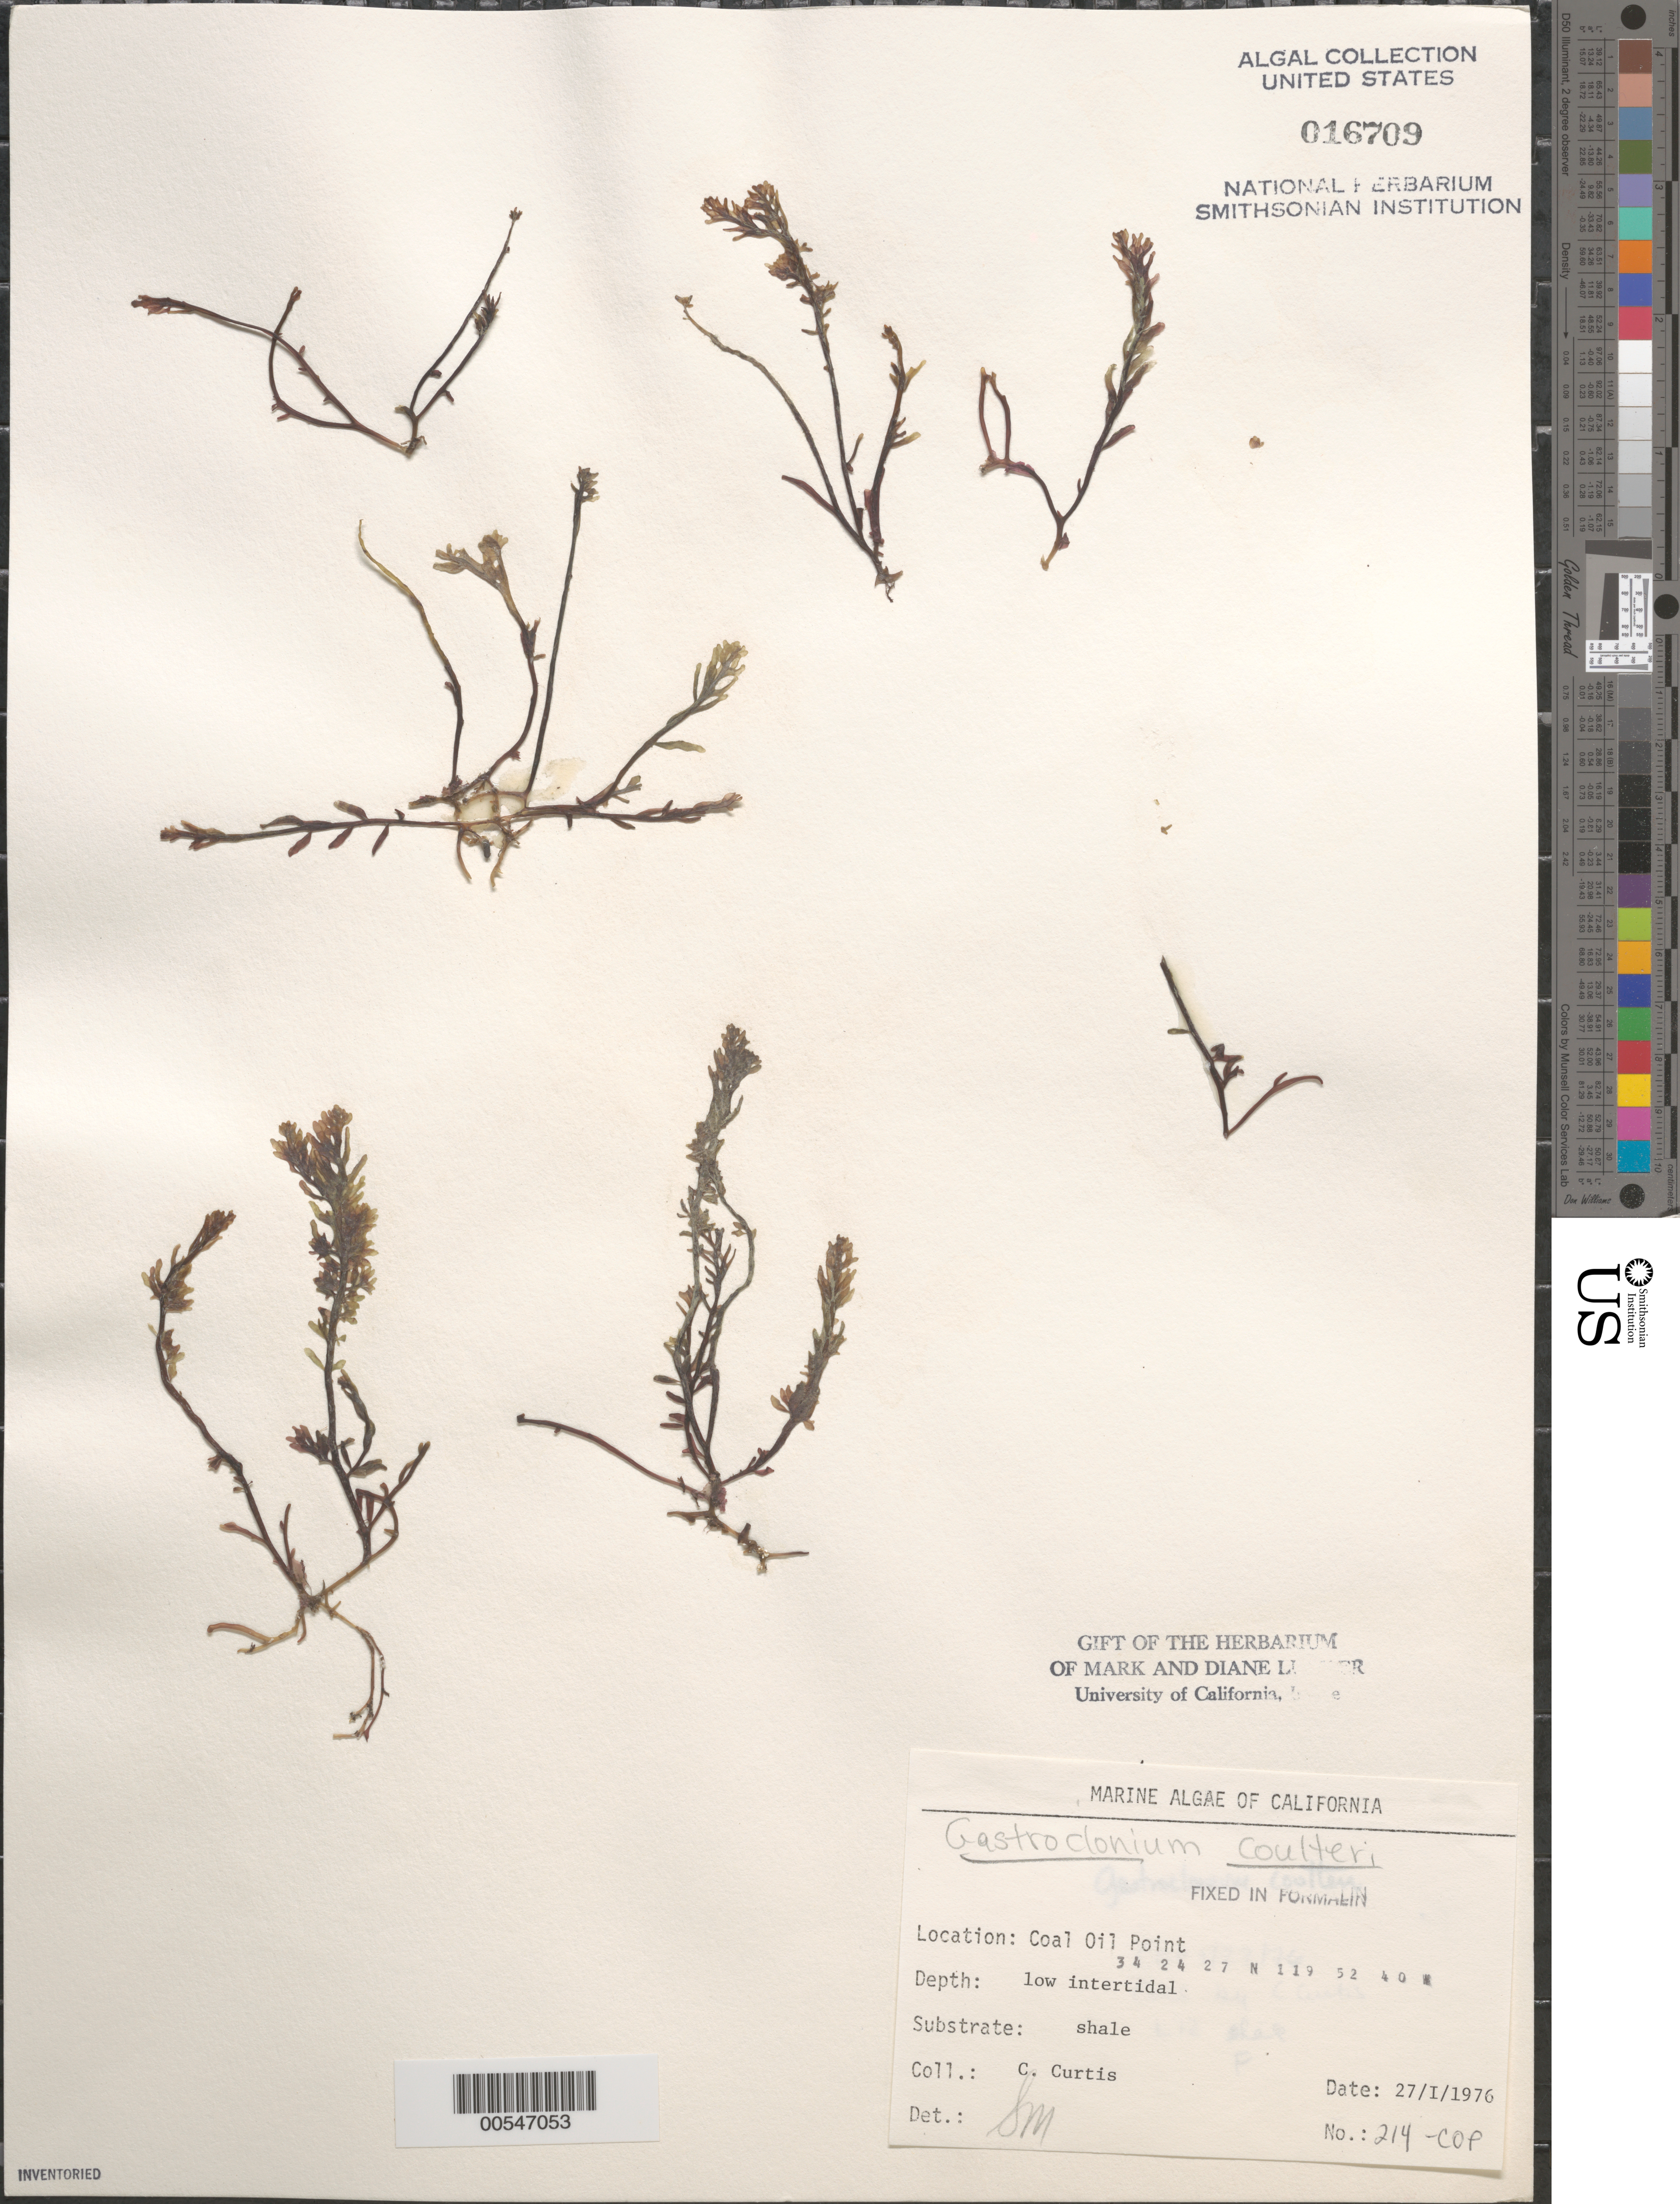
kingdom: Plantae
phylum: Rhodophyta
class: Florideophyceae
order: Rhodymeniales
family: Champiaceae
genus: Neogastroclonium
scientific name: Neogastroclonium subarticulatum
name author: (Turner) L. Le Gall et al.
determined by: Algae name updating Project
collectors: C. Curtis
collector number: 214-cop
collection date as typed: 27 Jan 1976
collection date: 1976-01-27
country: United States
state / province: California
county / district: Santa Barbara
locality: Coal Oil Point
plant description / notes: BLM-SOCALBIGHT Rocky Intertidal Survey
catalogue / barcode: US 16709